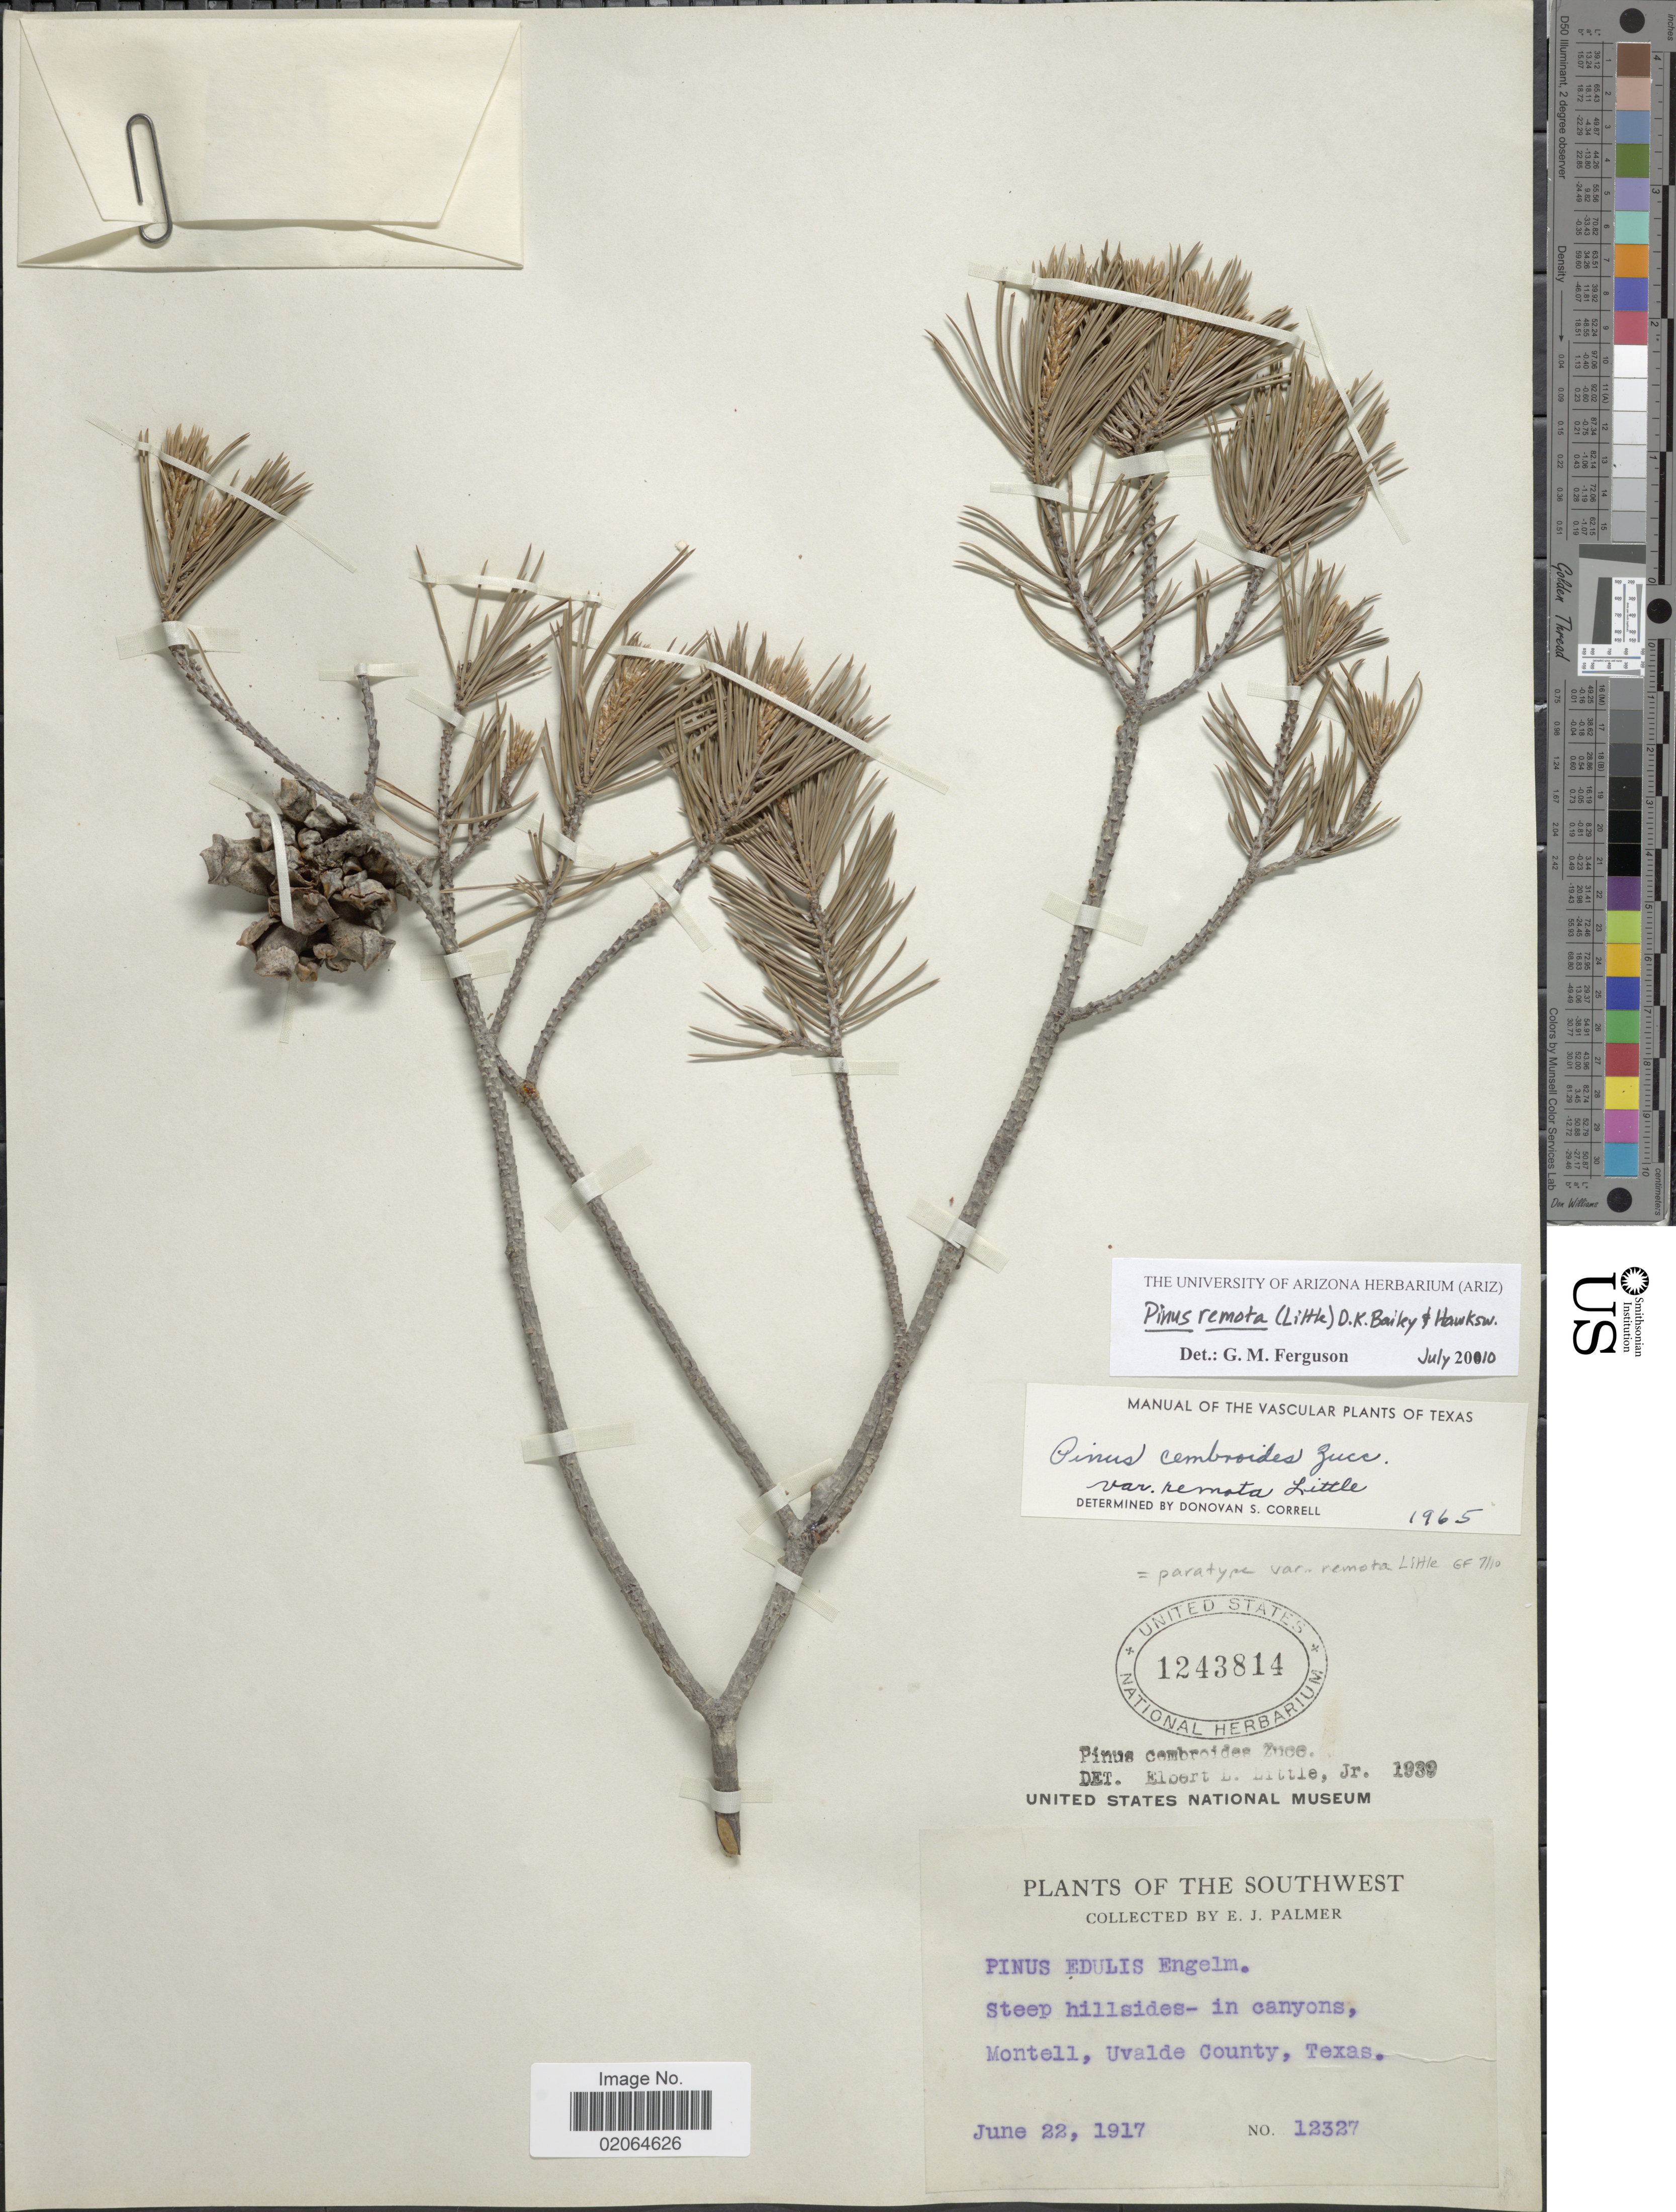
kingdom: Plantae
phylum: Tracheophyta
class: Pinopsida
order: Pinales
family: Pinaceae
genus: Pinus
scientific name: Pinus remota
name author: (Little) D.K. Bailey & D. Hawksw.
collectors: E. J. Palmer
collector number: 12327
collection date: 1917-06-22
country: United States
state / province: Texas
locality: The Southwest, Montell, Uvalde County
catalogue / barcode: US 1243814